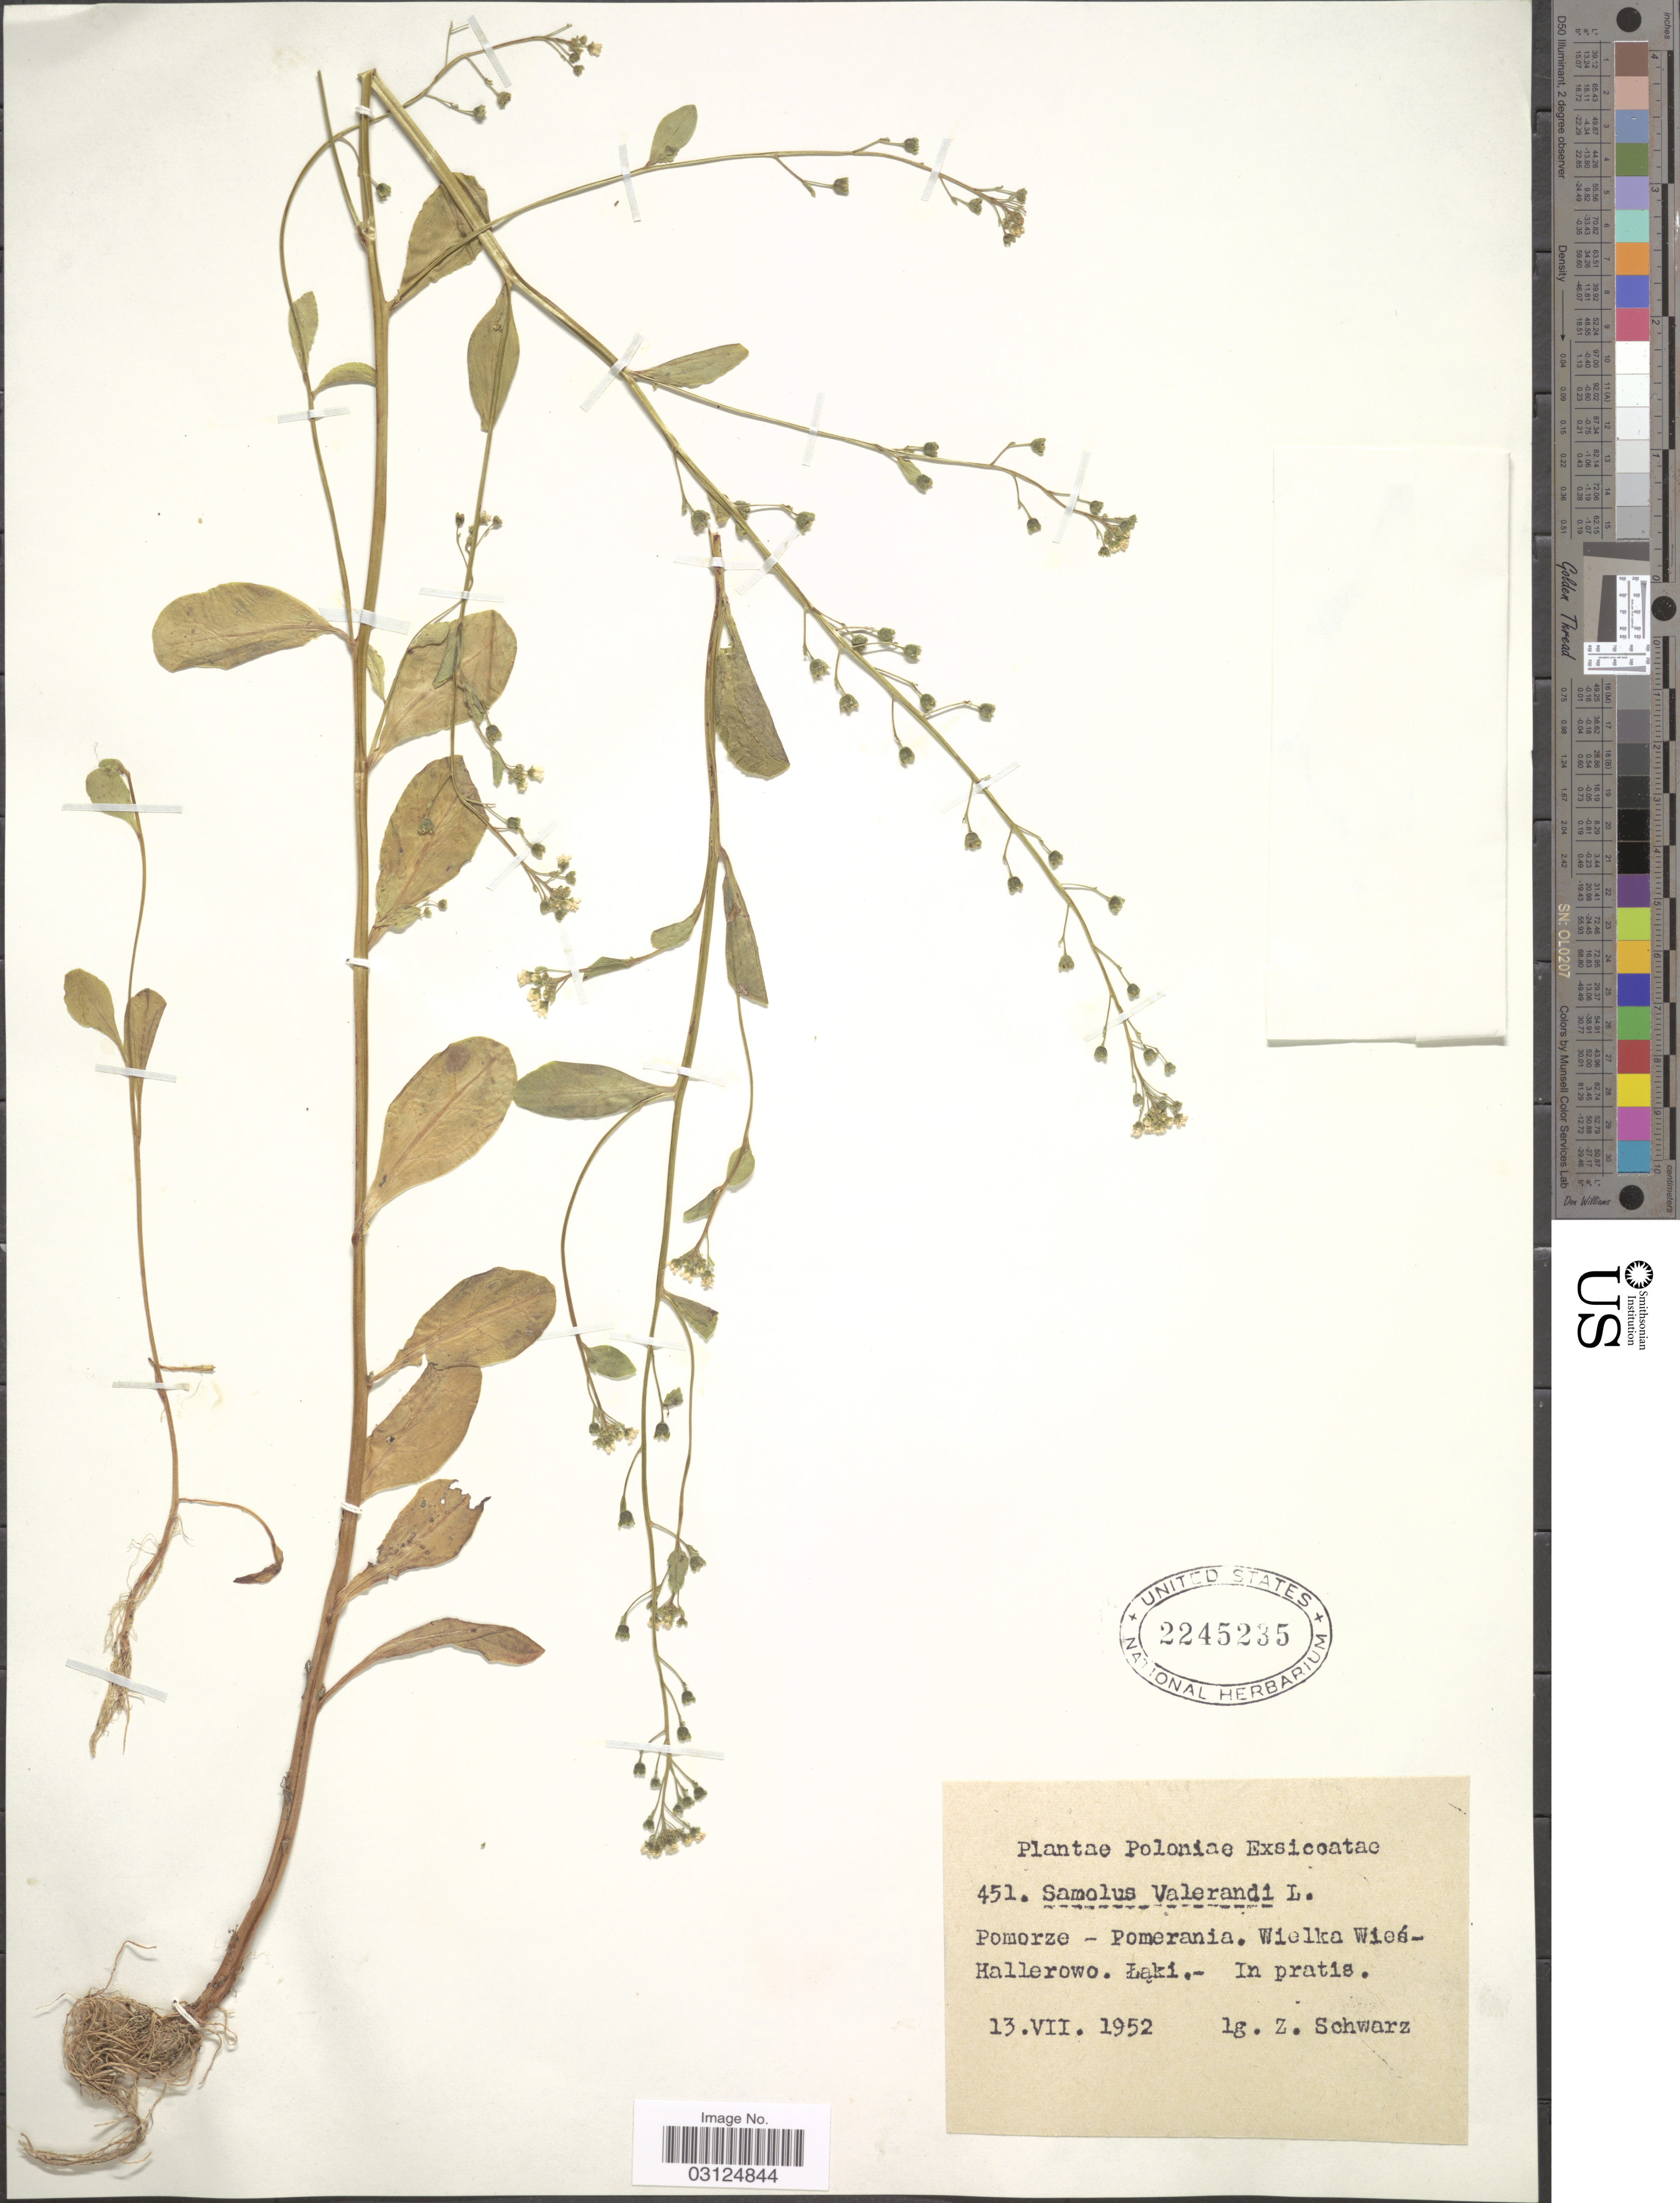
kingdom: Plantae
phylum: Tracheophyta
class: Magnoliopsida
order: Ericales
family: Primulaceae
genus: Samolus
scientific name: Samolus valerandi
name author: L.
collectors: Z. Schwarz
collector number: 451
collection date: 1952-07-13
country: Poland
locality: Poloniae. Pomorz - Pomerania. Wielka Wies-Hallerowo. Laki.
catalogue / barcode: US 2245235